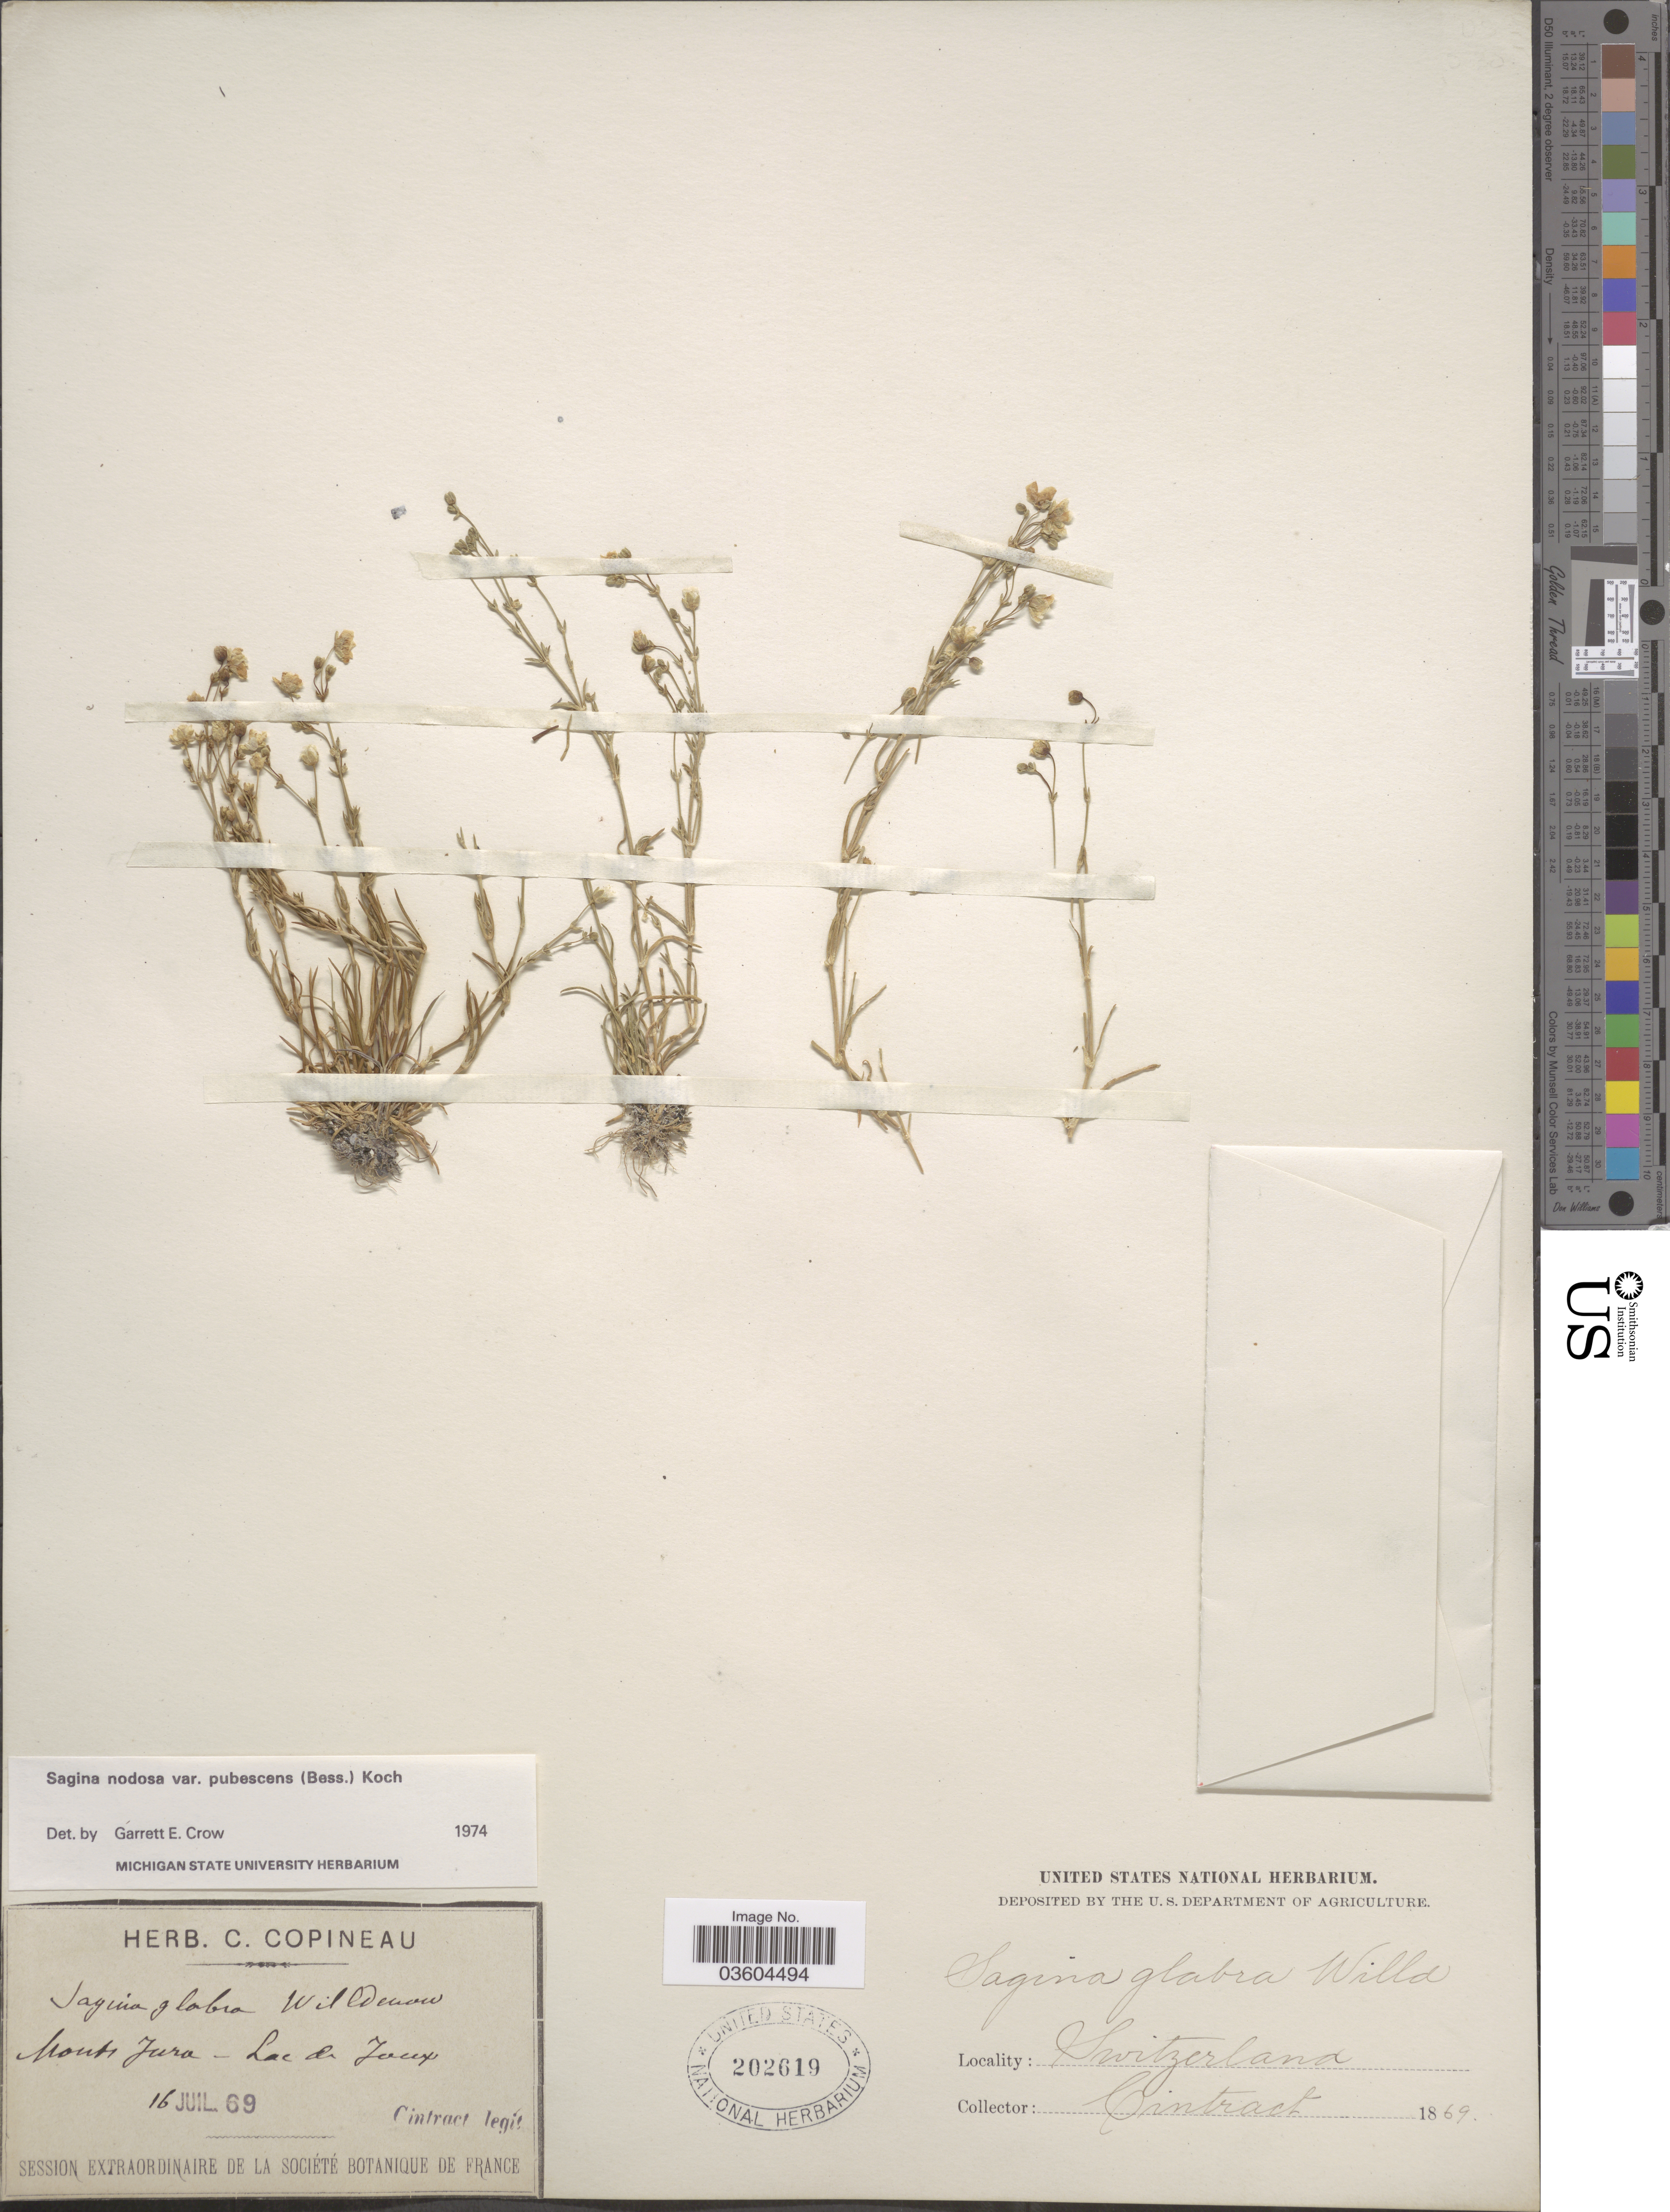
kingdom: Plantae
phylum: Tracheophyta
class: Magnoliopsida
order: Caryophyllales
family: Caryophyllaceae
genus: Sagina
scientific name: Sagina nodosa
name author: (L.) Fenzl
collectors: Cintract, --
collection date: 1869-07-16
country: Switzerland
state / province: Jura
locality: Monts Jura - Lac de Joux.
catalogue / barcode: US 202619